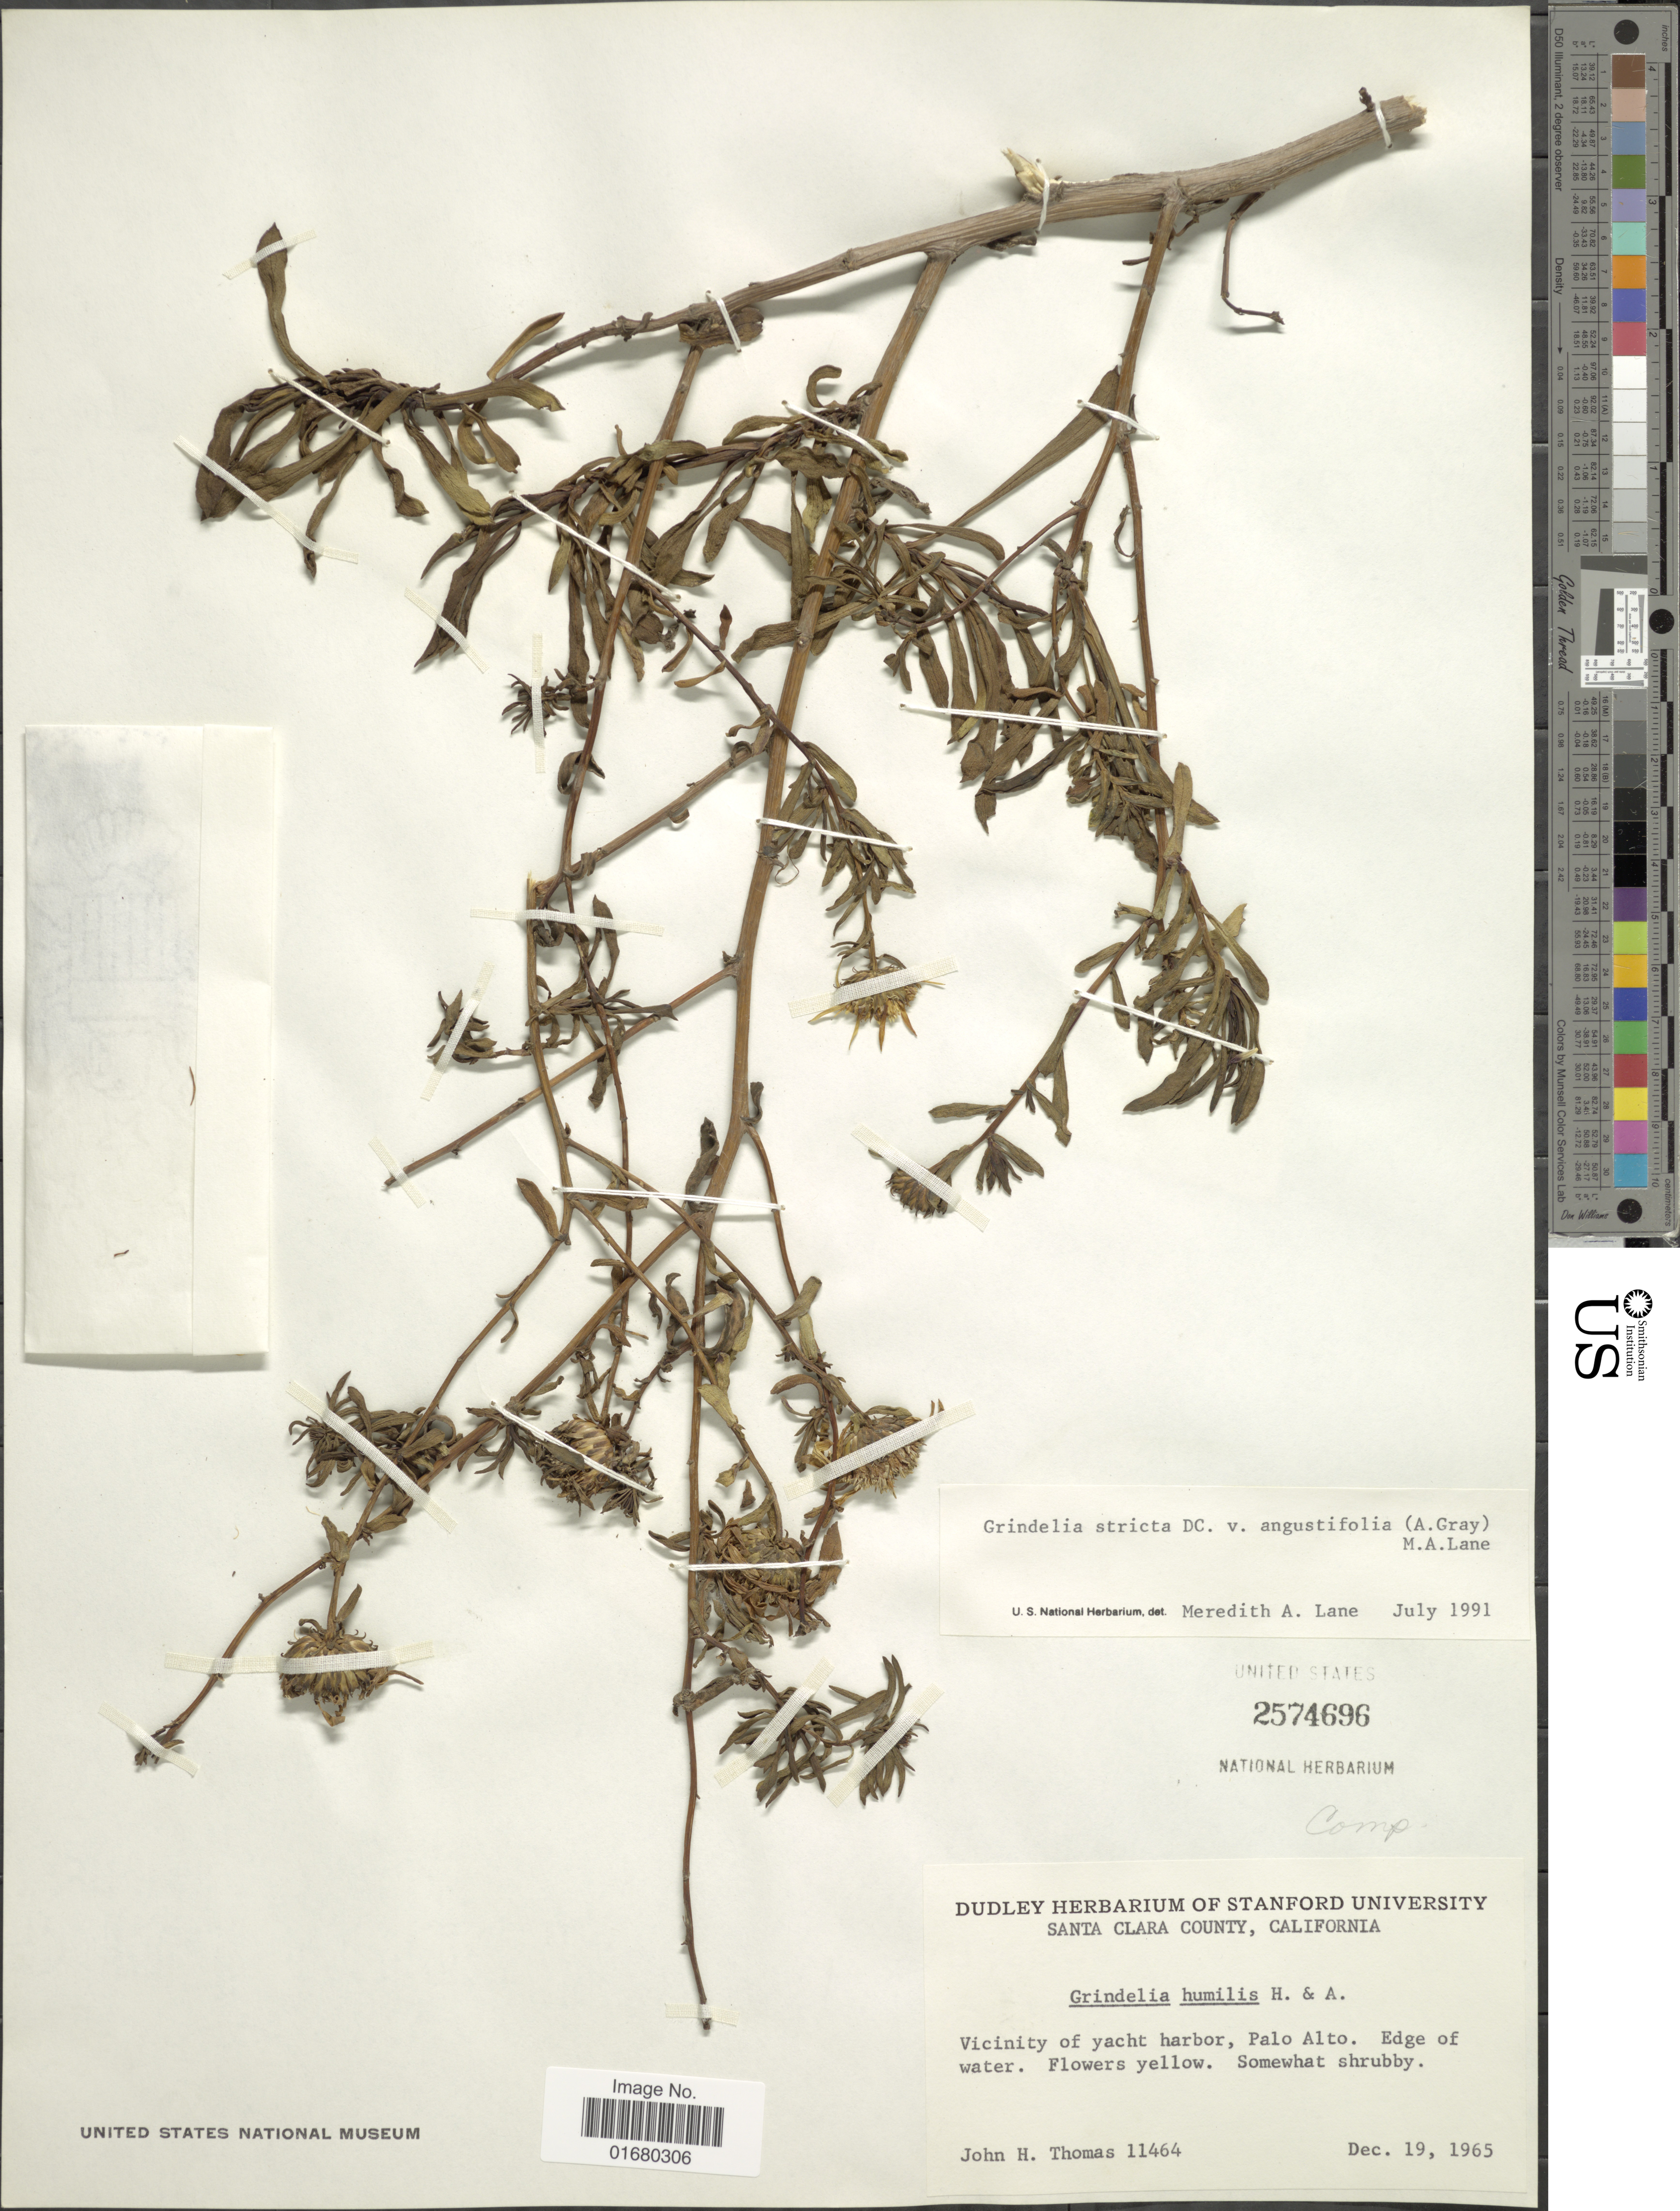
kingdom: Plantae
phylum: Tracheophyta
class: Magnoliopsida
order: Asterales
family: Asteraceae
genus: Grindelia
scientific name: Grindelia stricta var. angustifolia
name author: (A. Gray) M.A. Lane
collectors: J. H. Thomas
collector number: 11464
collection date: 1965-12-19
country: United States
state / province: California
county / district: Santa Clara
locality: Santa Clara County, Vicinity of yacht harbor, Palo Alto, Edge of water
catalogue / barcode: US 2574696